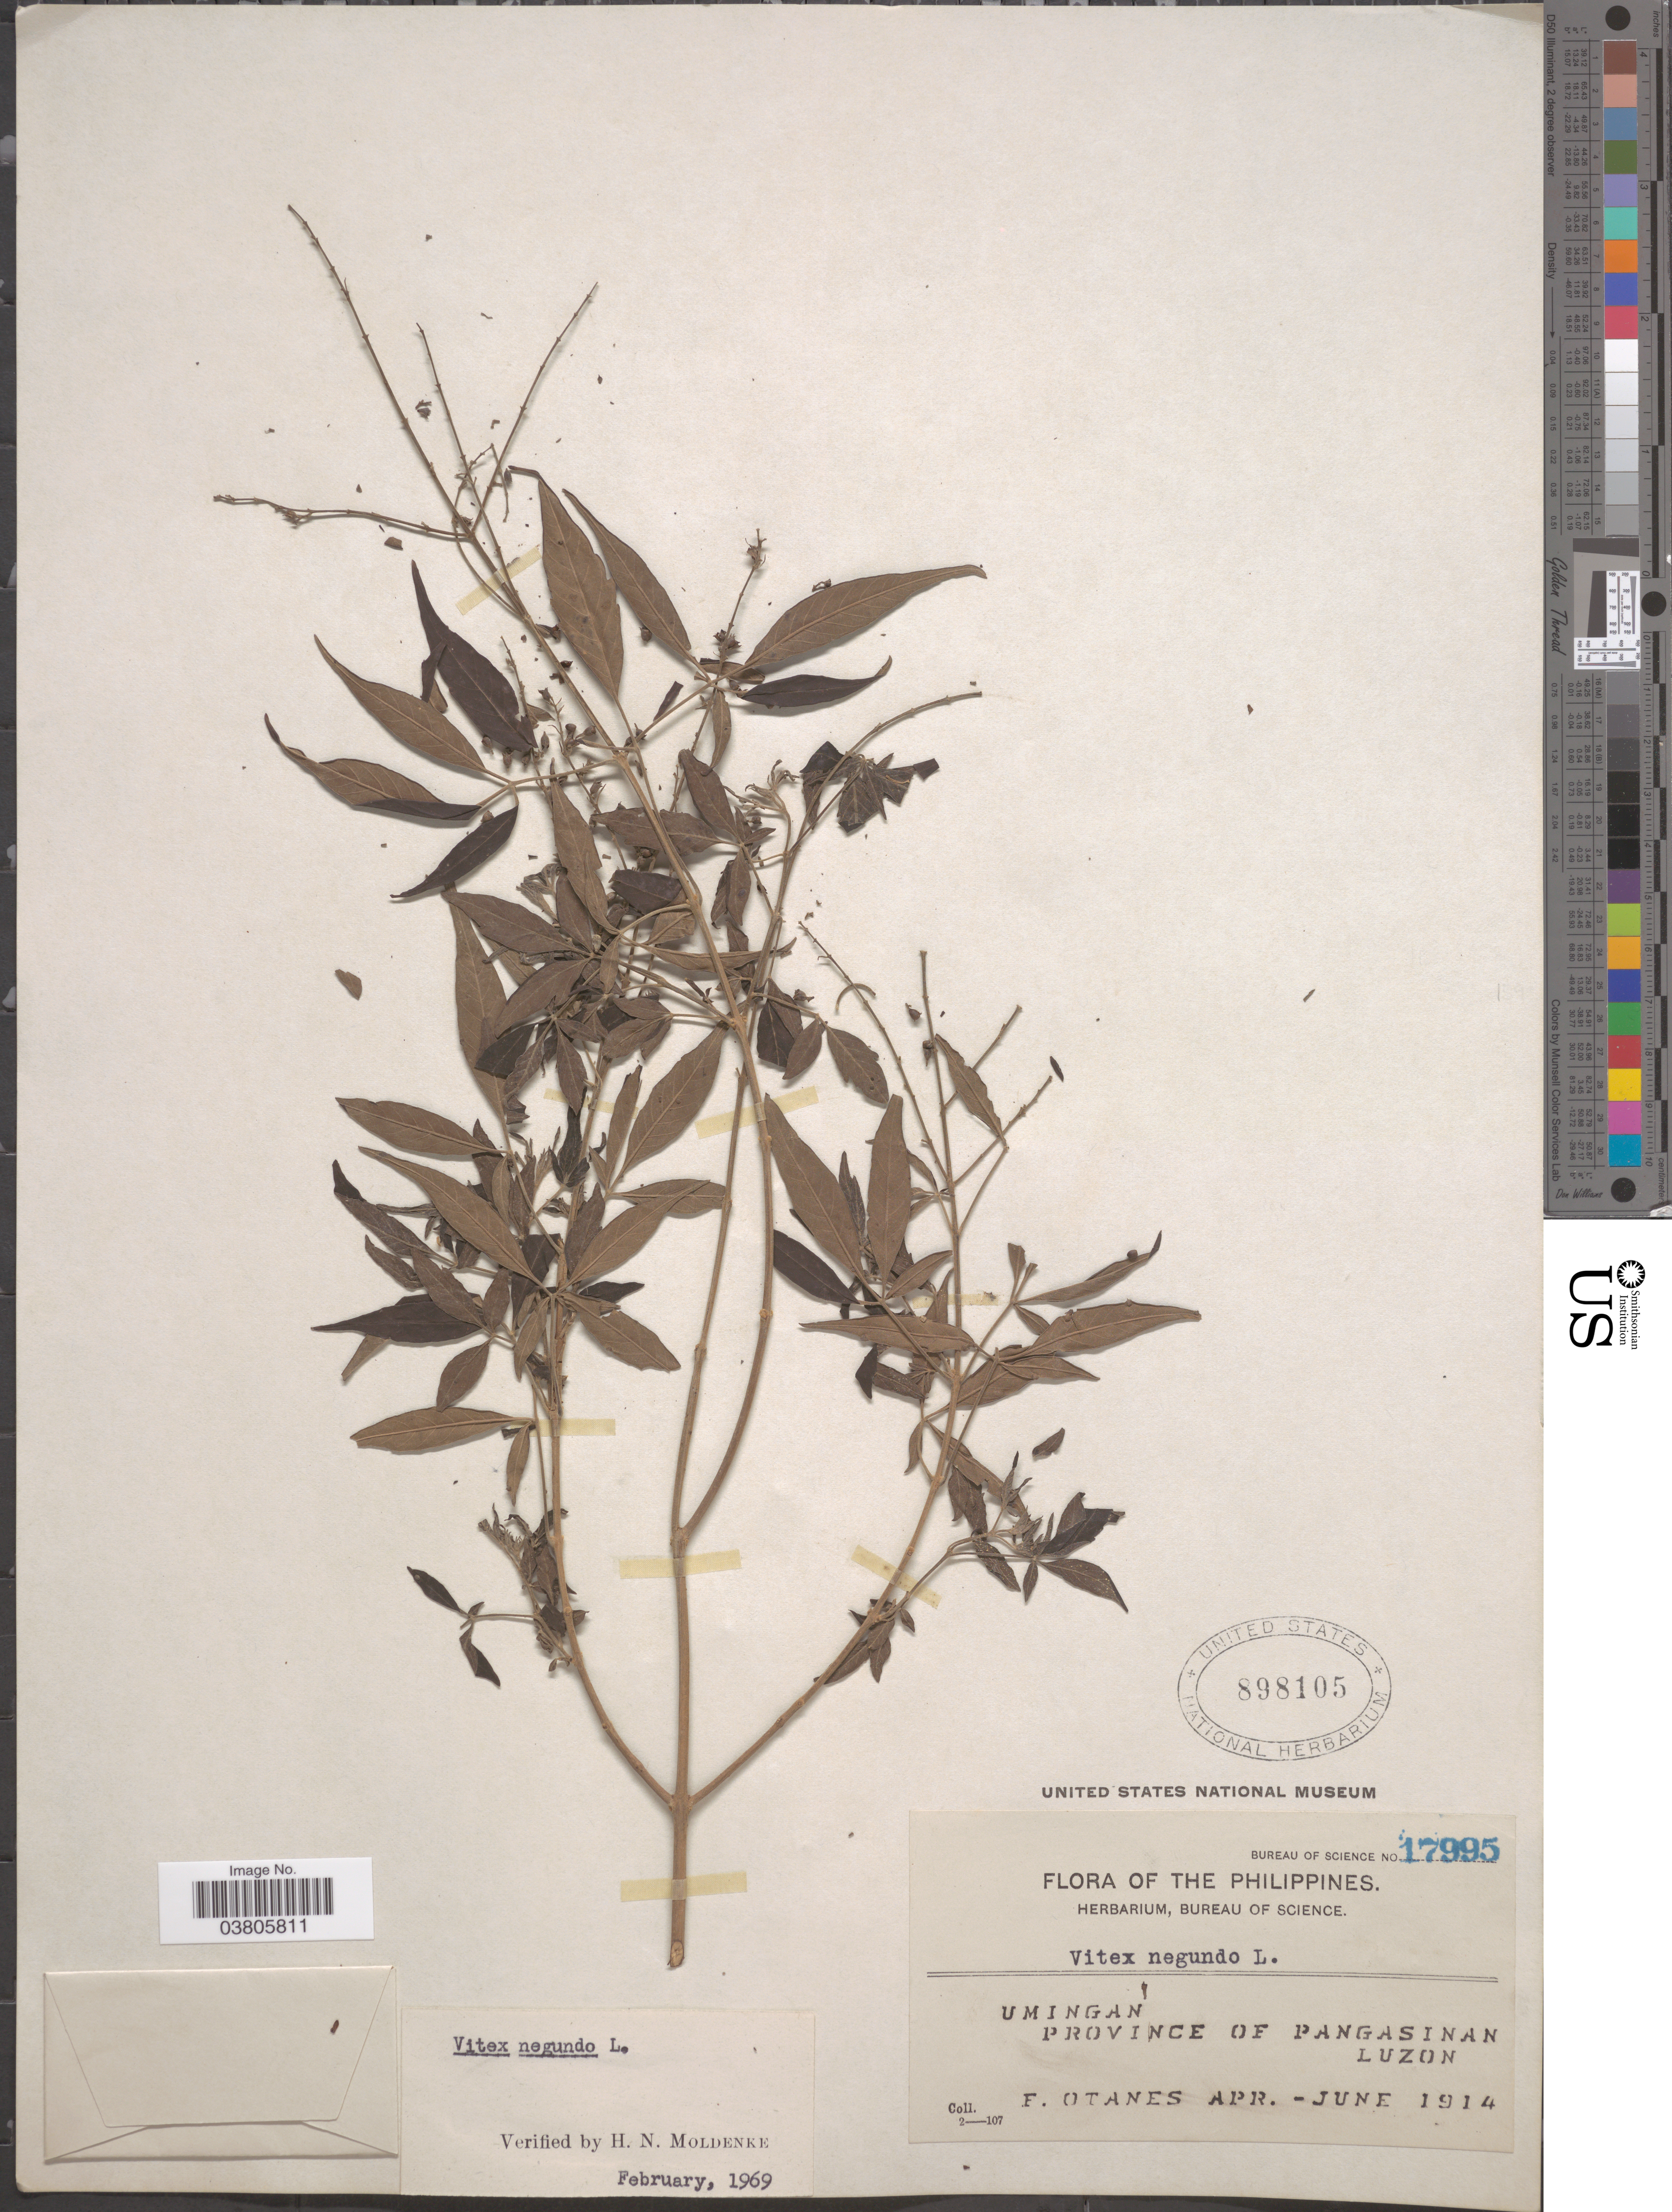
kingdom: Plantae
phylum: Tracheophyta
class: Magnoliopsida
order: Lamiales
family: Lamiaceae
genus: Vitex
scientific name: Vitex negundo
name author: L.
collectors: F. Q. Otanes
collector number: Bureau of Science 17995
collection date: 1914-04/1914-06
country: Philippines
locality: Umingan, Province of Pangasinan, Luzon.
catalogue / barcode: US 898105